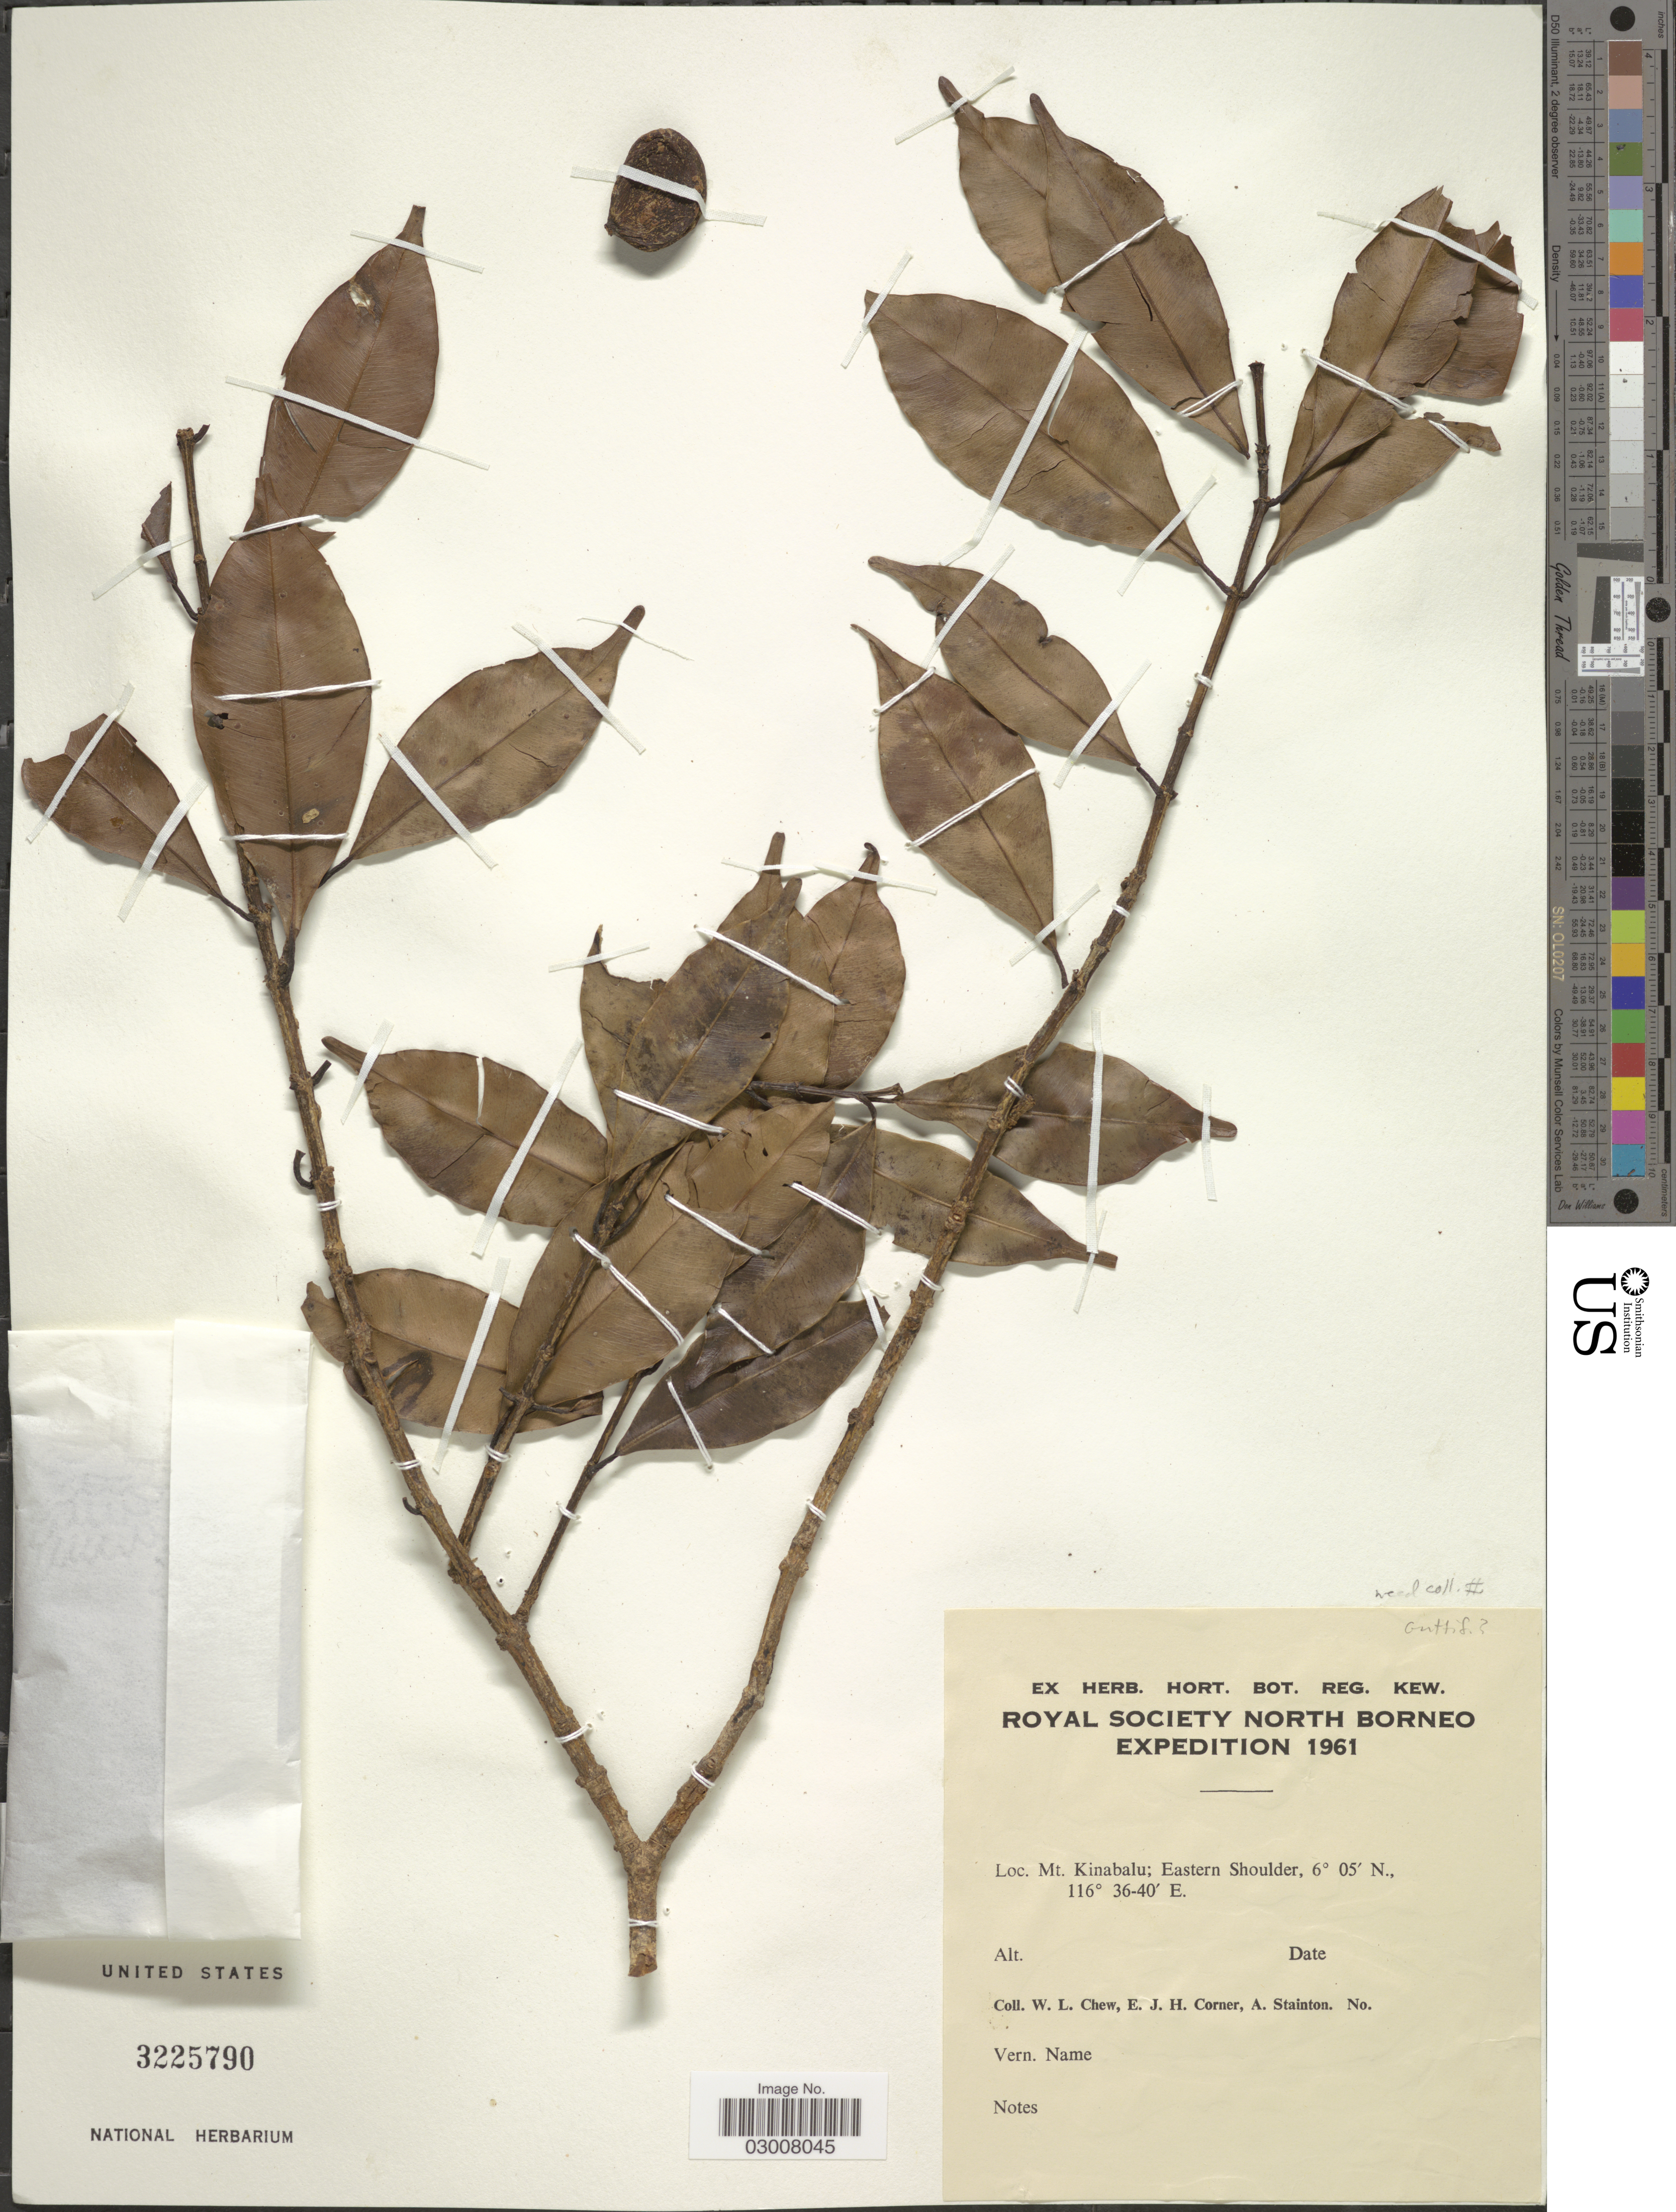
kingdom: Plantae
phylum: Tracheophyta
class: Magnoliopsida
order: Malpighiales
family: Calophyllaceae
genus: Calophyllum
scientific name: Calophyllum sp.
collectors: W. Chew, E. Corner & A. Stainton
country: Malaysia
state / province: Sabah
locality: North Borneo, Mt. Kinabalu; Eastern Shoulder.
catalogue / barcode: US 3225790